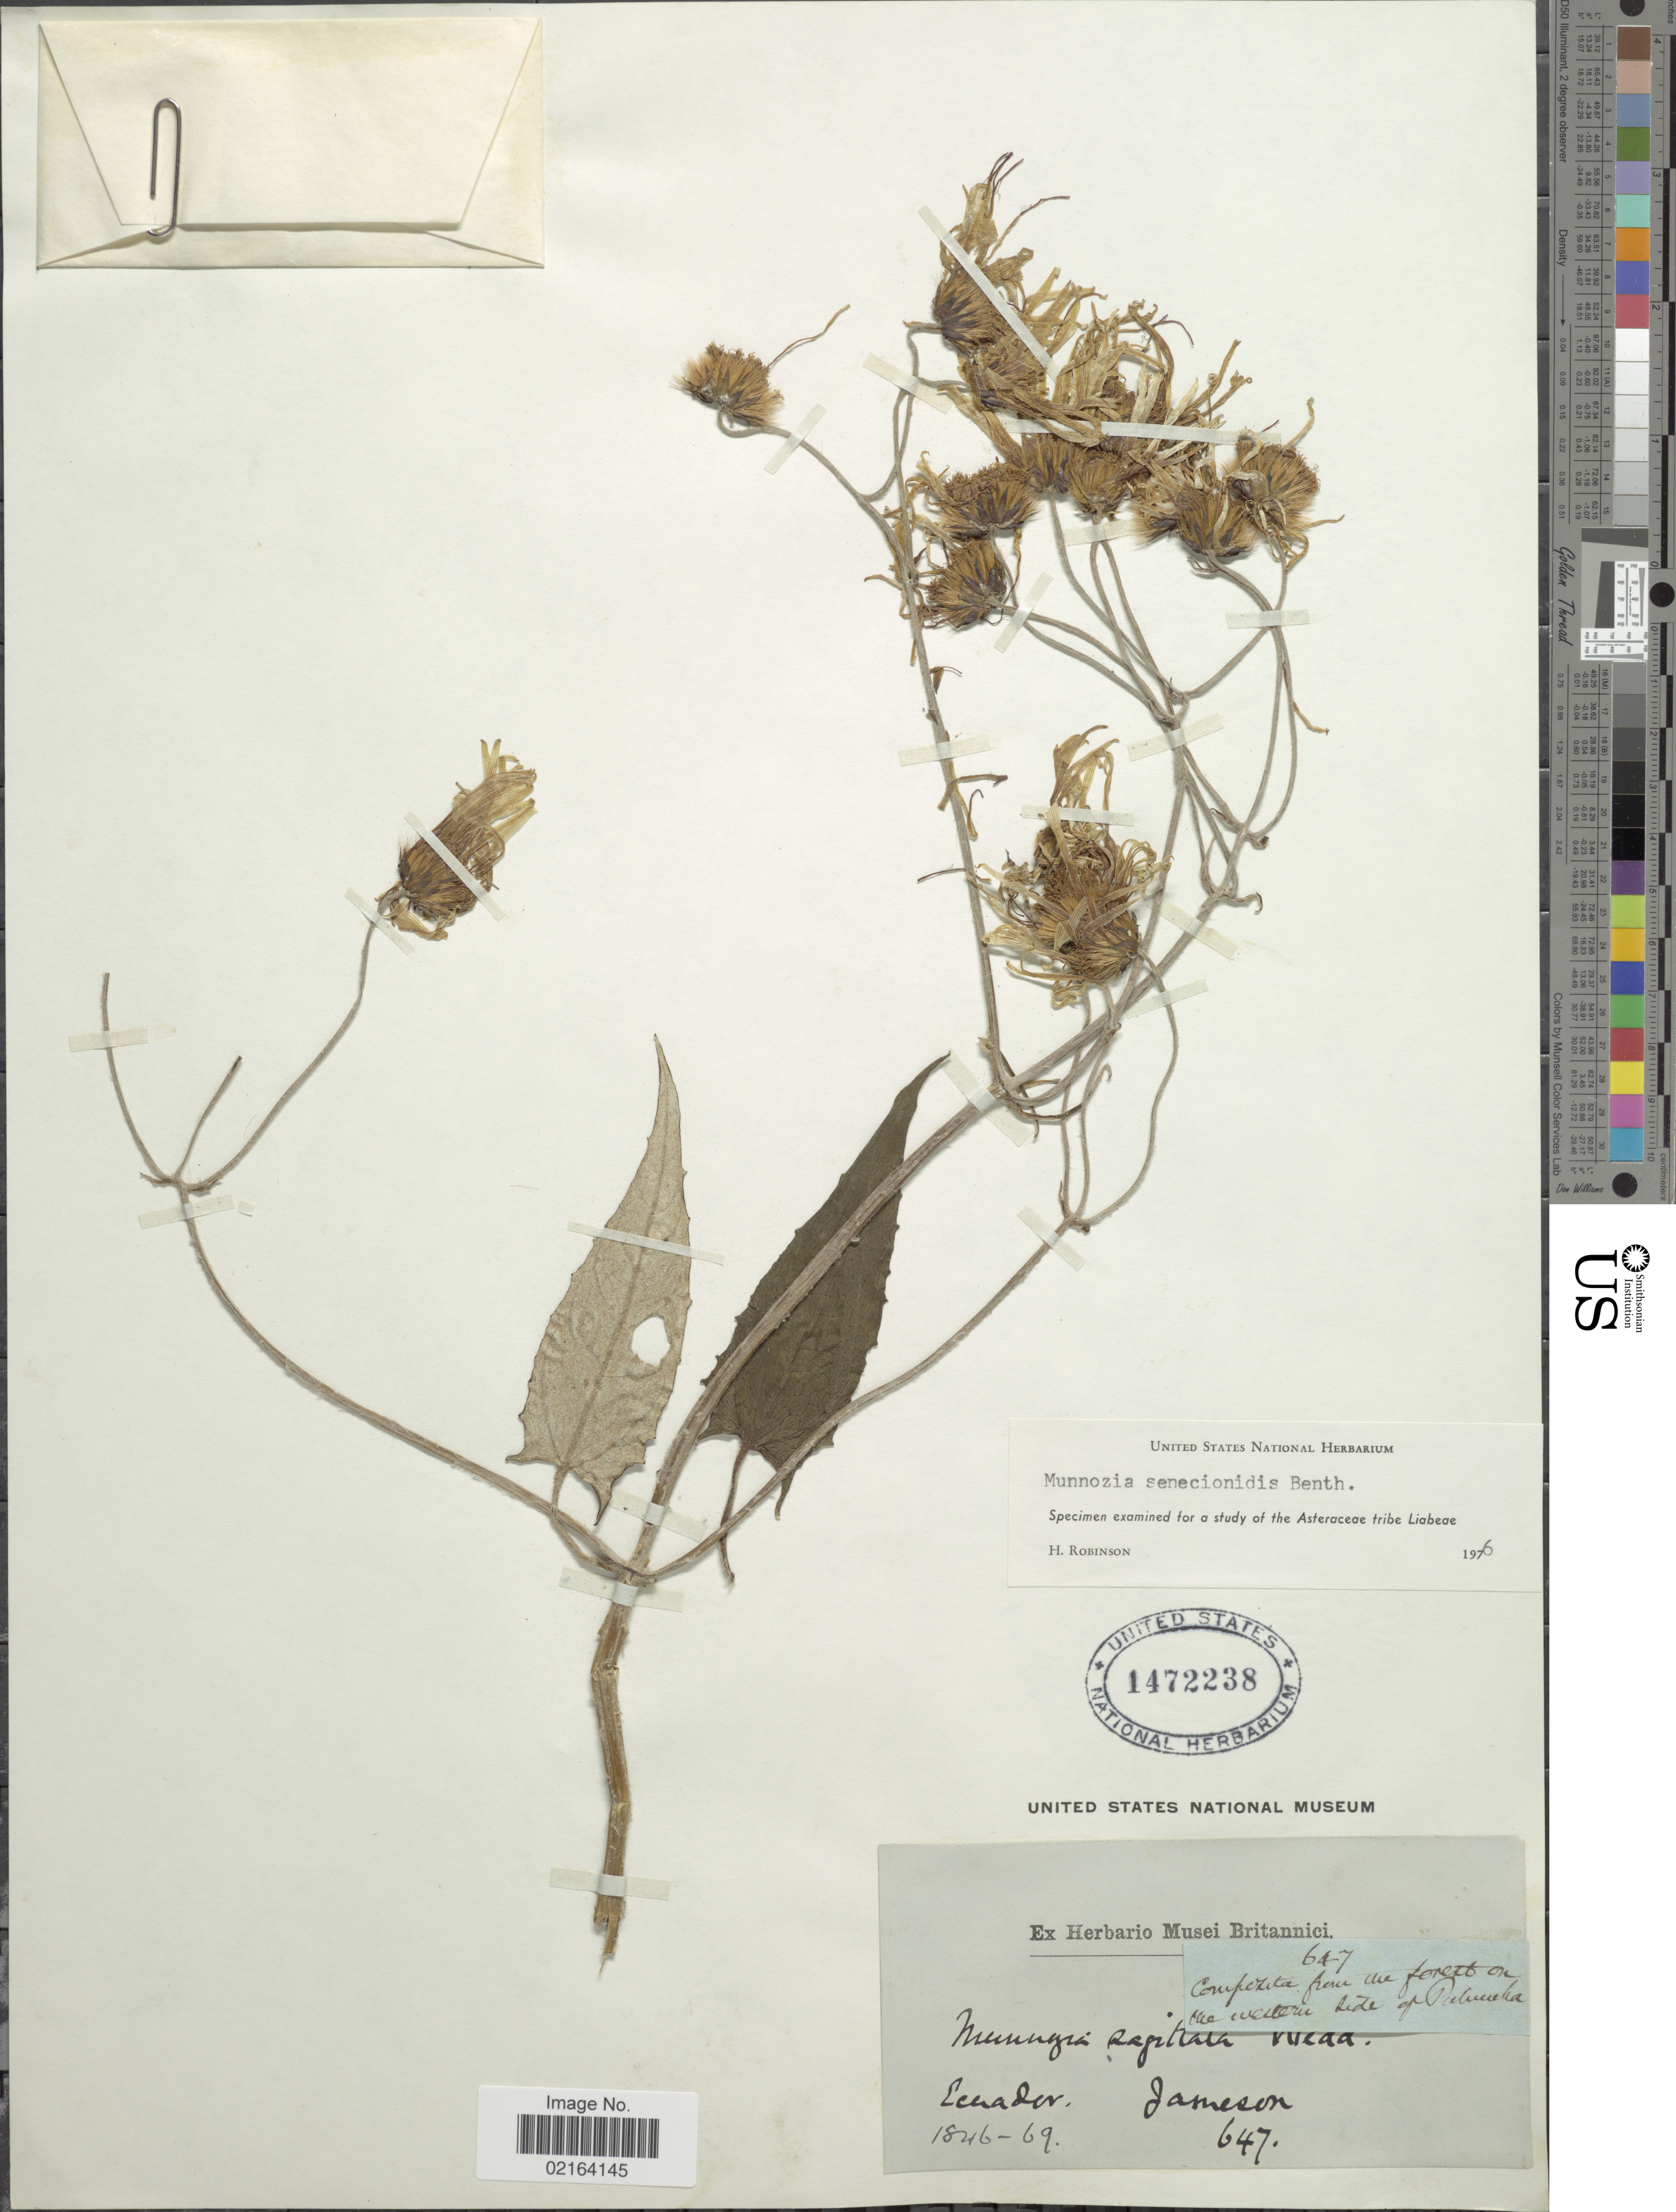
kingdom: Plantae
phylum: Tracheophyta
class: Magnoliopsida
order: Asterales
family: Asteraceae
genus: Munnozia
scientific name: Munnozia senecionidis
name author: Benth.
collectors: -- Jameson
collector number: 647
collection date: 1846/1869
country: Ecuador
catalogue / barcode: US 1472238